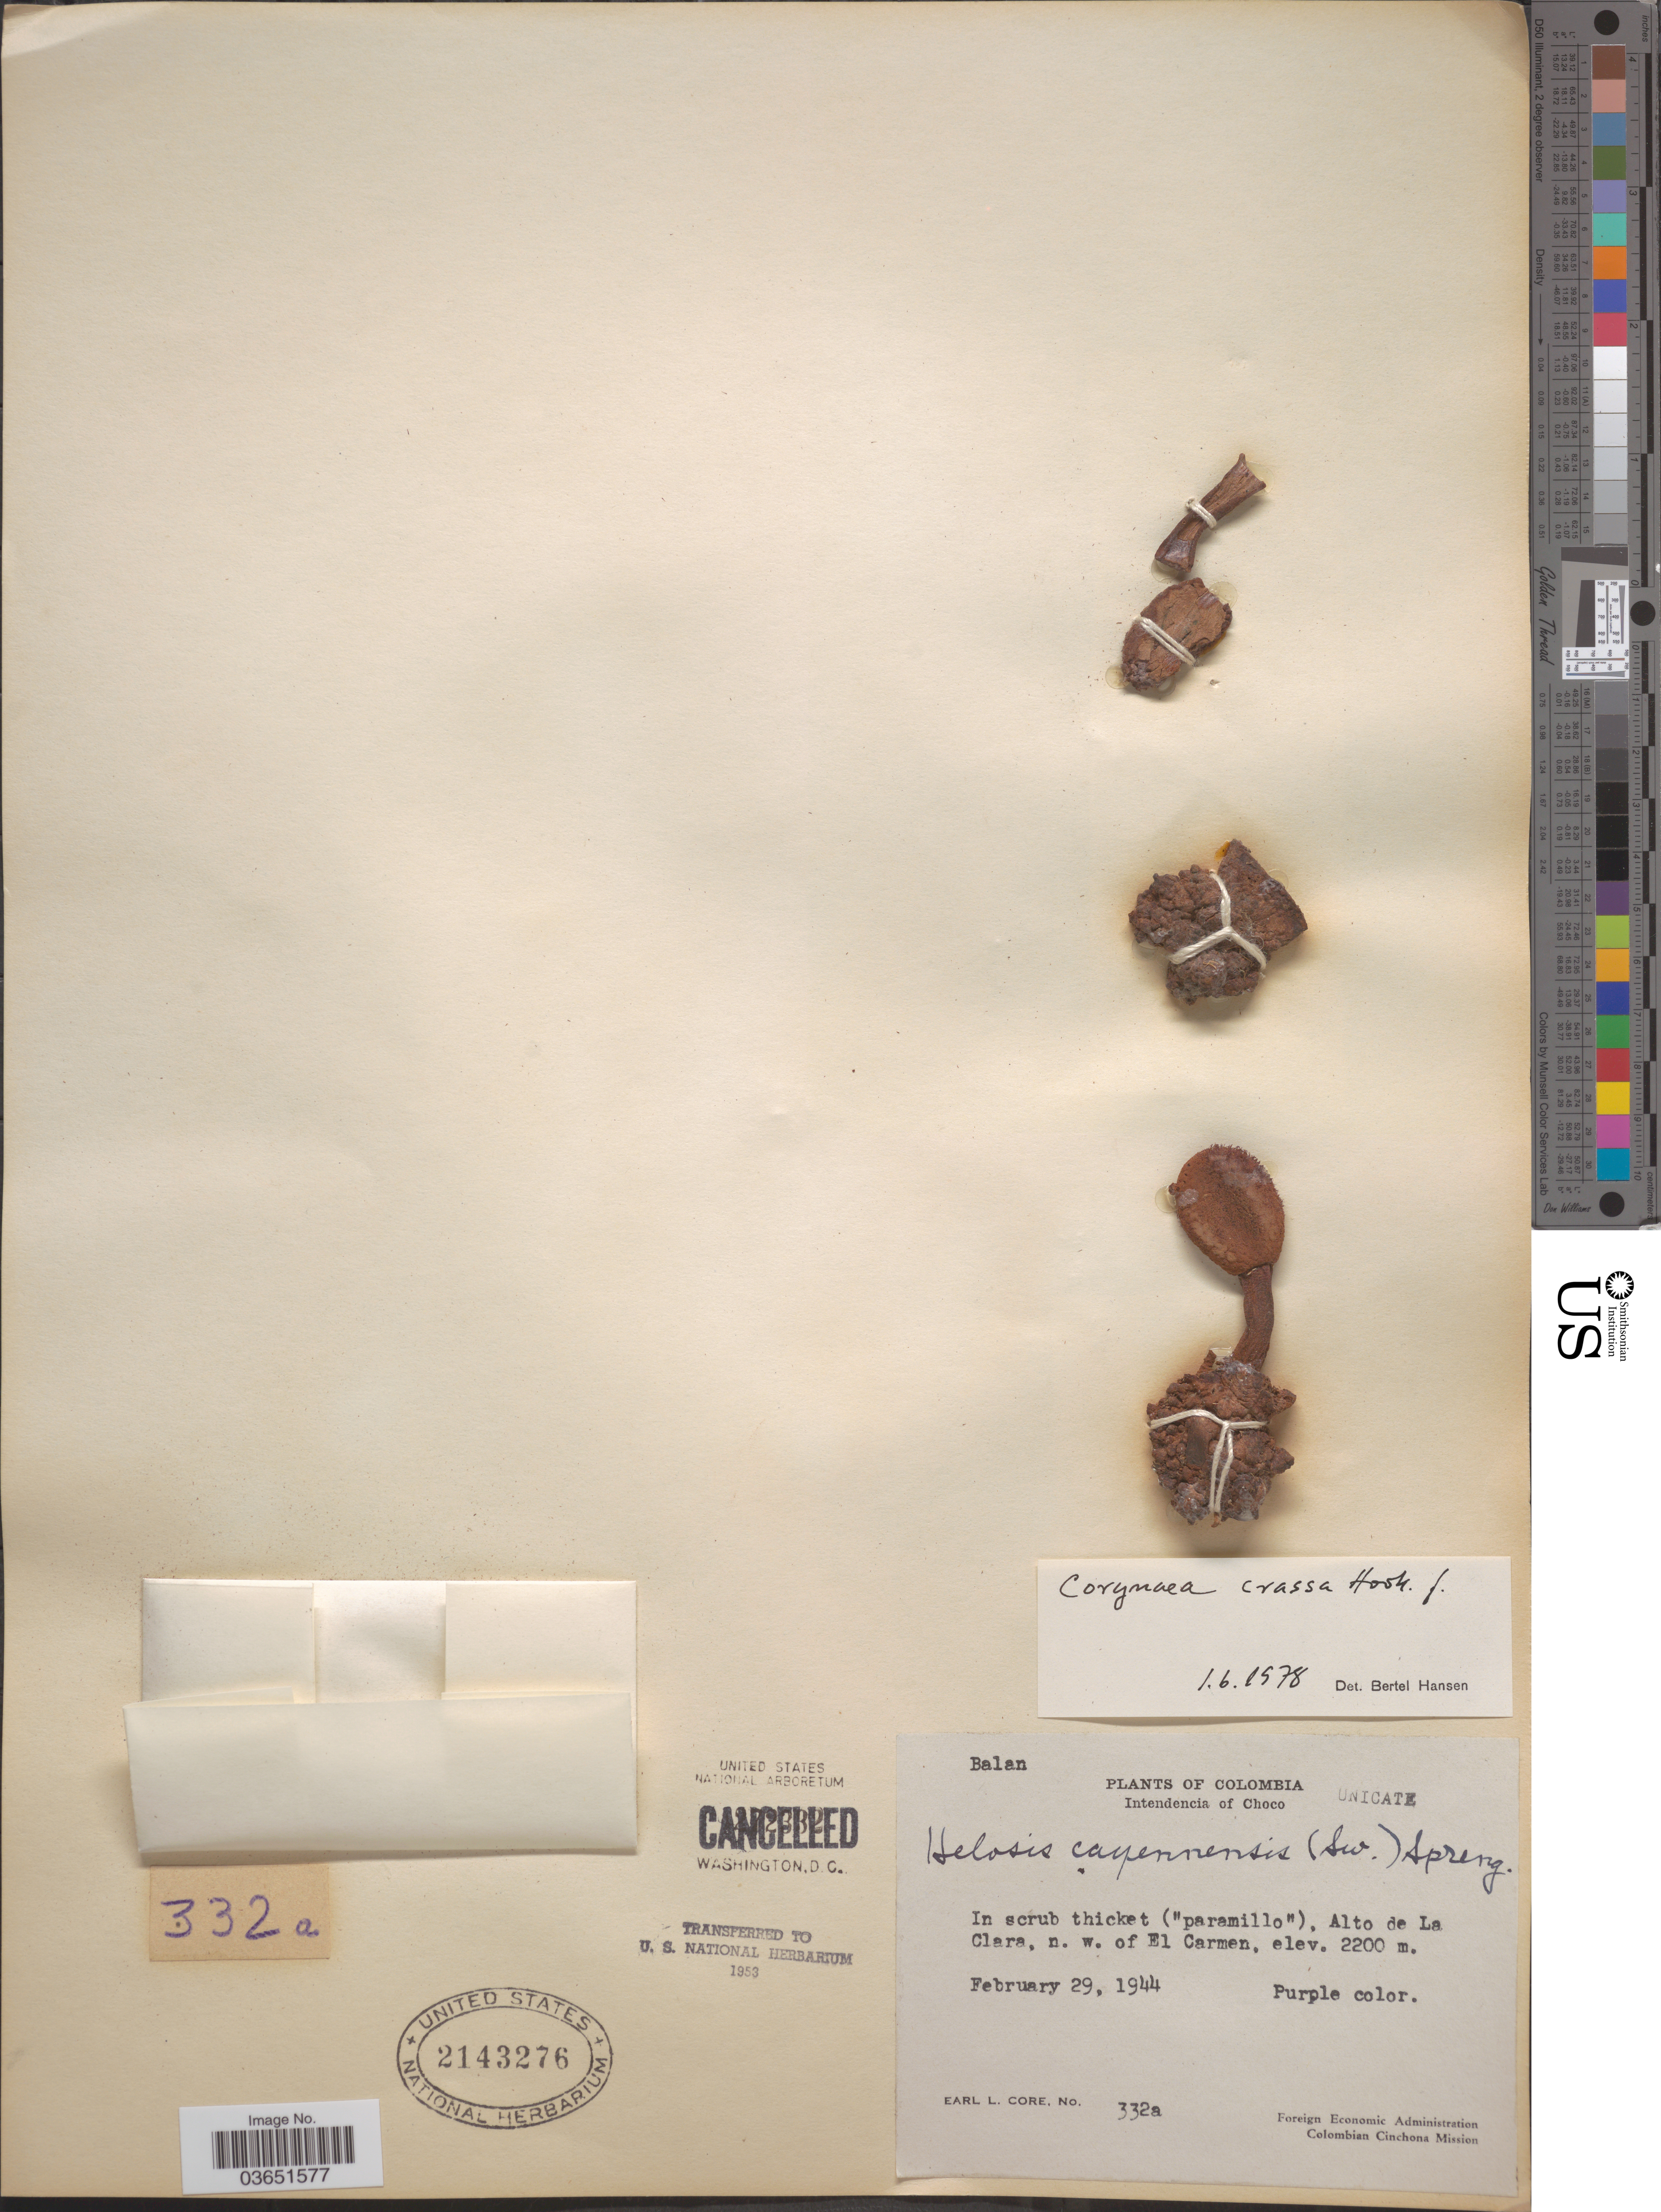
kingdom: Plantae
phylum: Tracheophyta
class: Magnoliopsida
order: Santalales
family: Balanophoraceae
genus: Corynaea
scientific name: Corynaea crassa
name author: Hook. f.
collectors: E. L. Core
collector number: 332a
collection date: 1944-02-29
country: Colombia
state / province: Chocó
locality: Intendencia of Choco. Alto de La Clara, n.w. of El Carmen.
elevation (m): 2200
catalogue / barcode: US 2143276